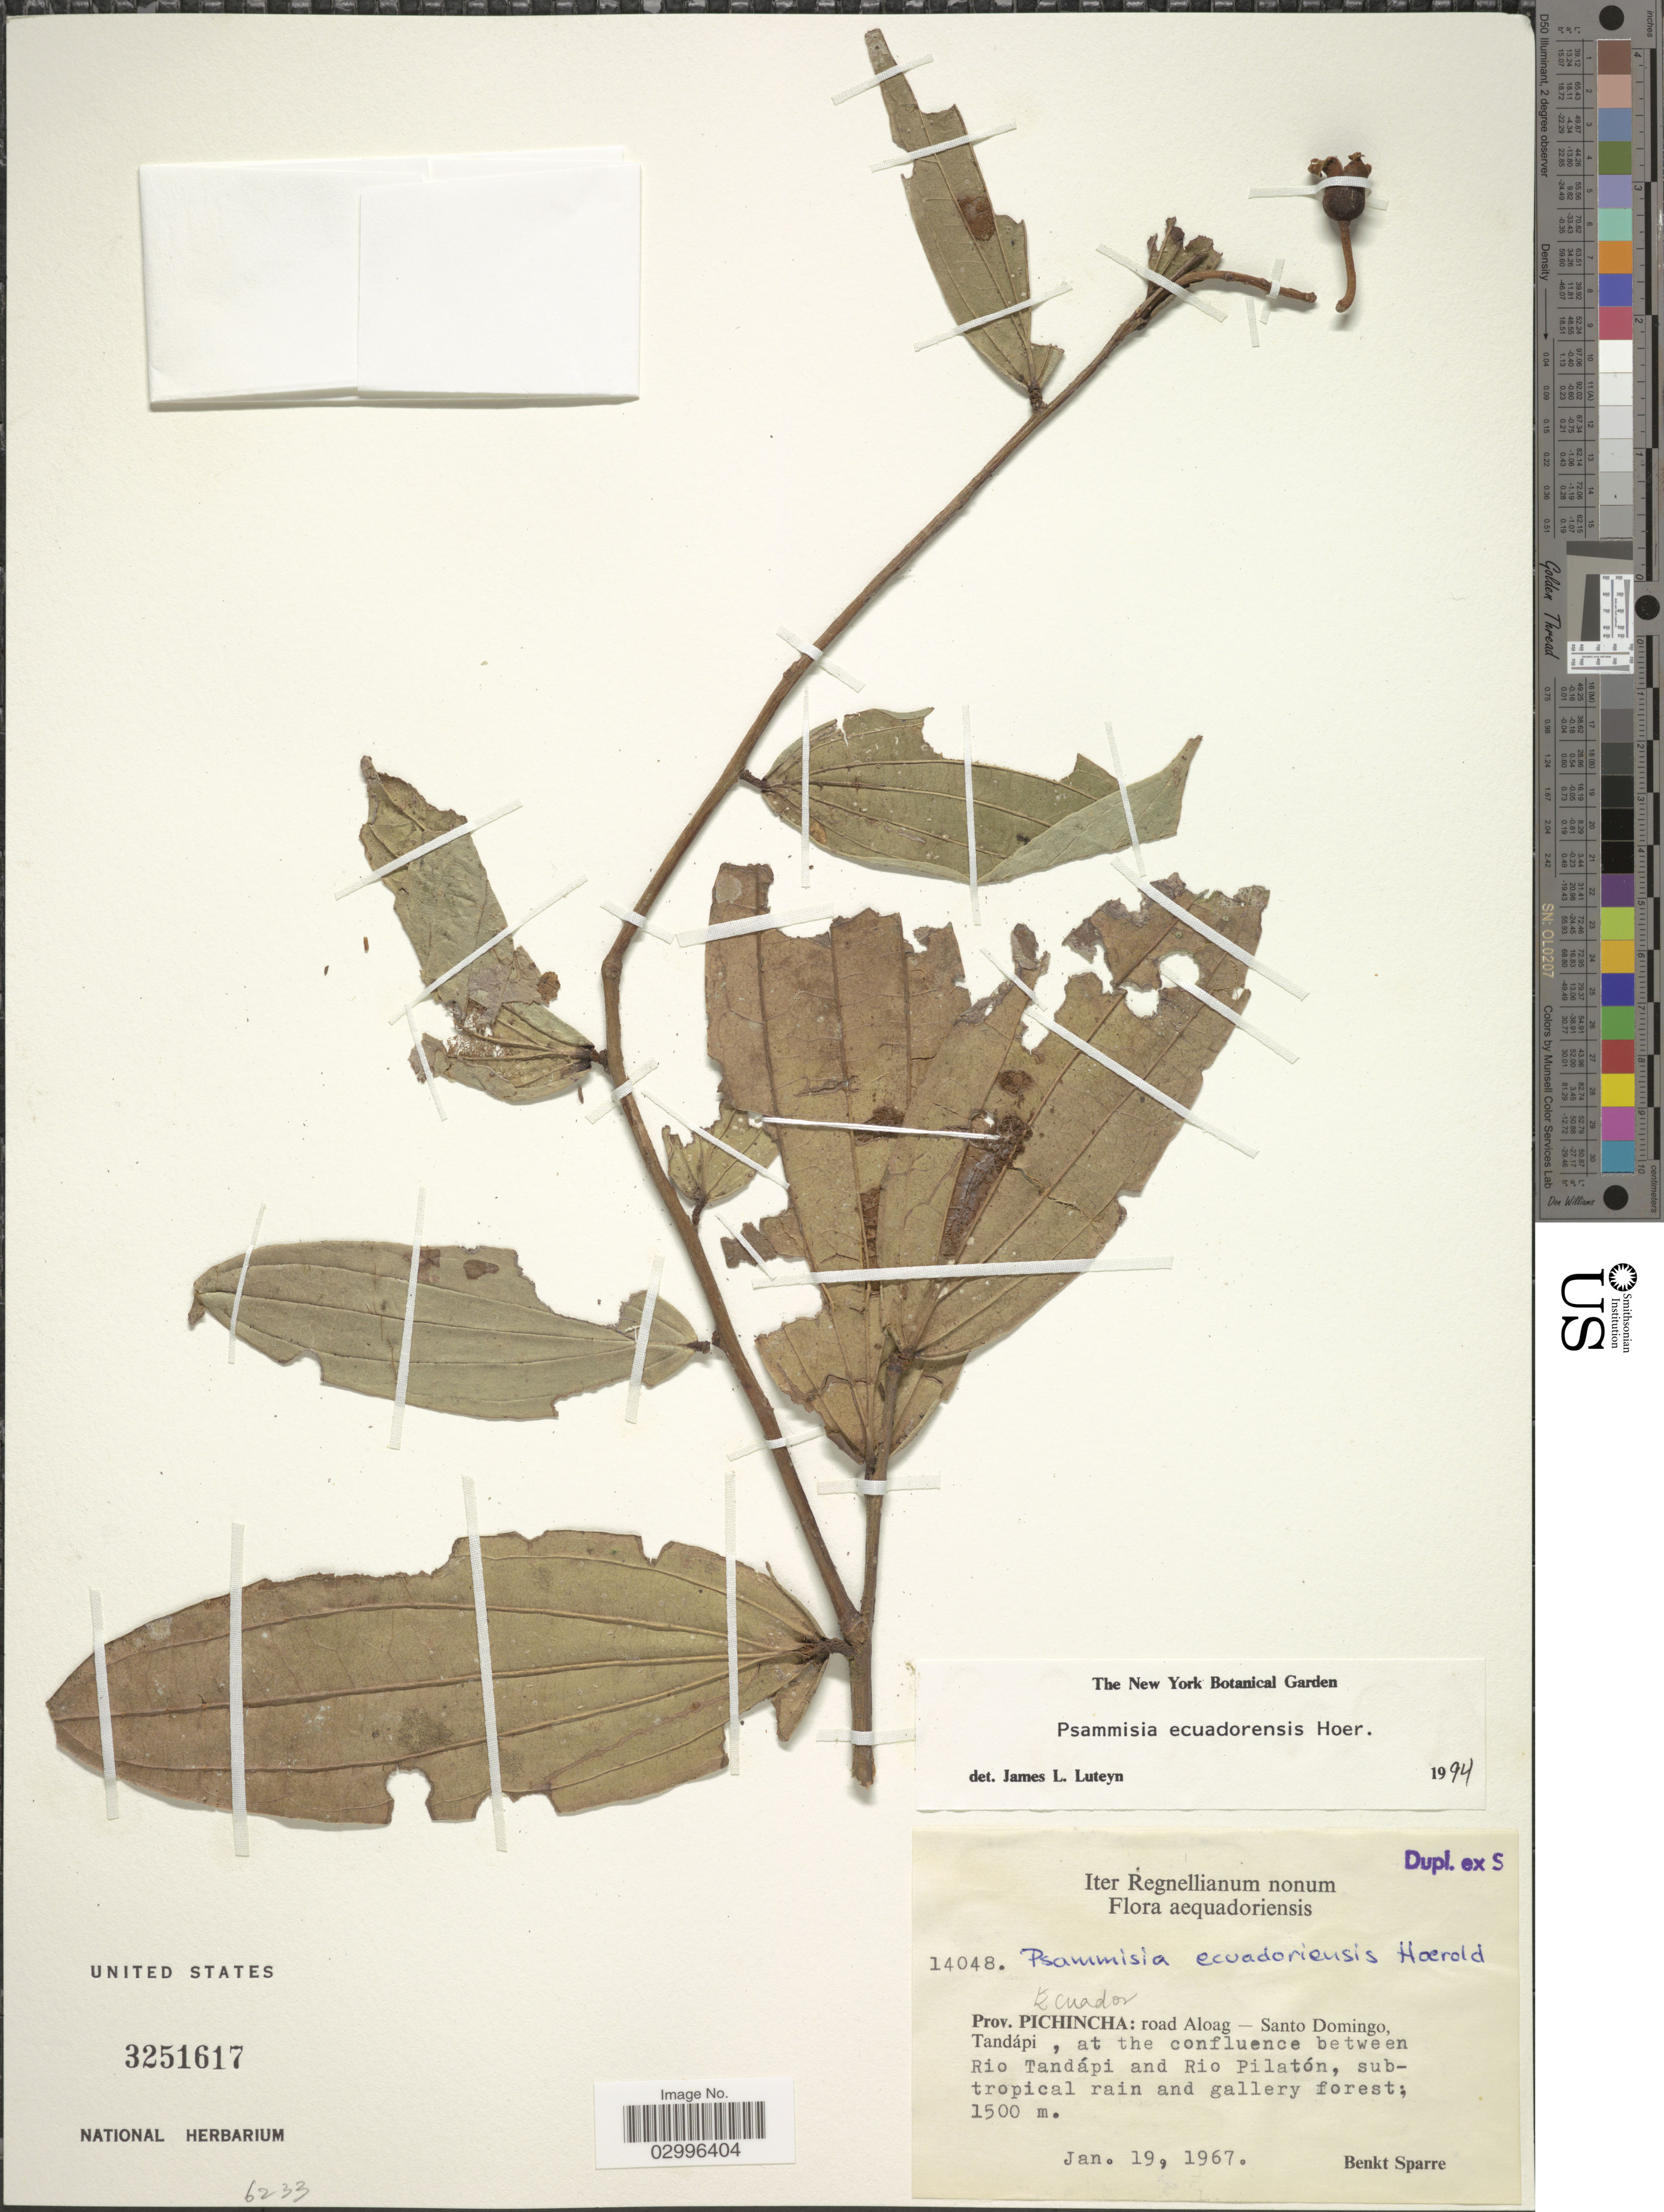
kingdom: Plantae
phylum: Tracheophyta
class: Magnoliopsida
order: Ericales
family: Ericaceae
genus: Psammisia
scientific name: Psammisia ecuadorensis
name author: Hoerold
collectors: B. Sparre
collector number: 14048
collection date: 1967-01-19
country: Ecuador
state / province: Pichincha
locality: Road Aloag - Santo Domingo, Tandápi, at the confluence between Rio Tandápi and Rio Pilatón.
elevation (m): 1500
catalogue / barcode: US 3251617